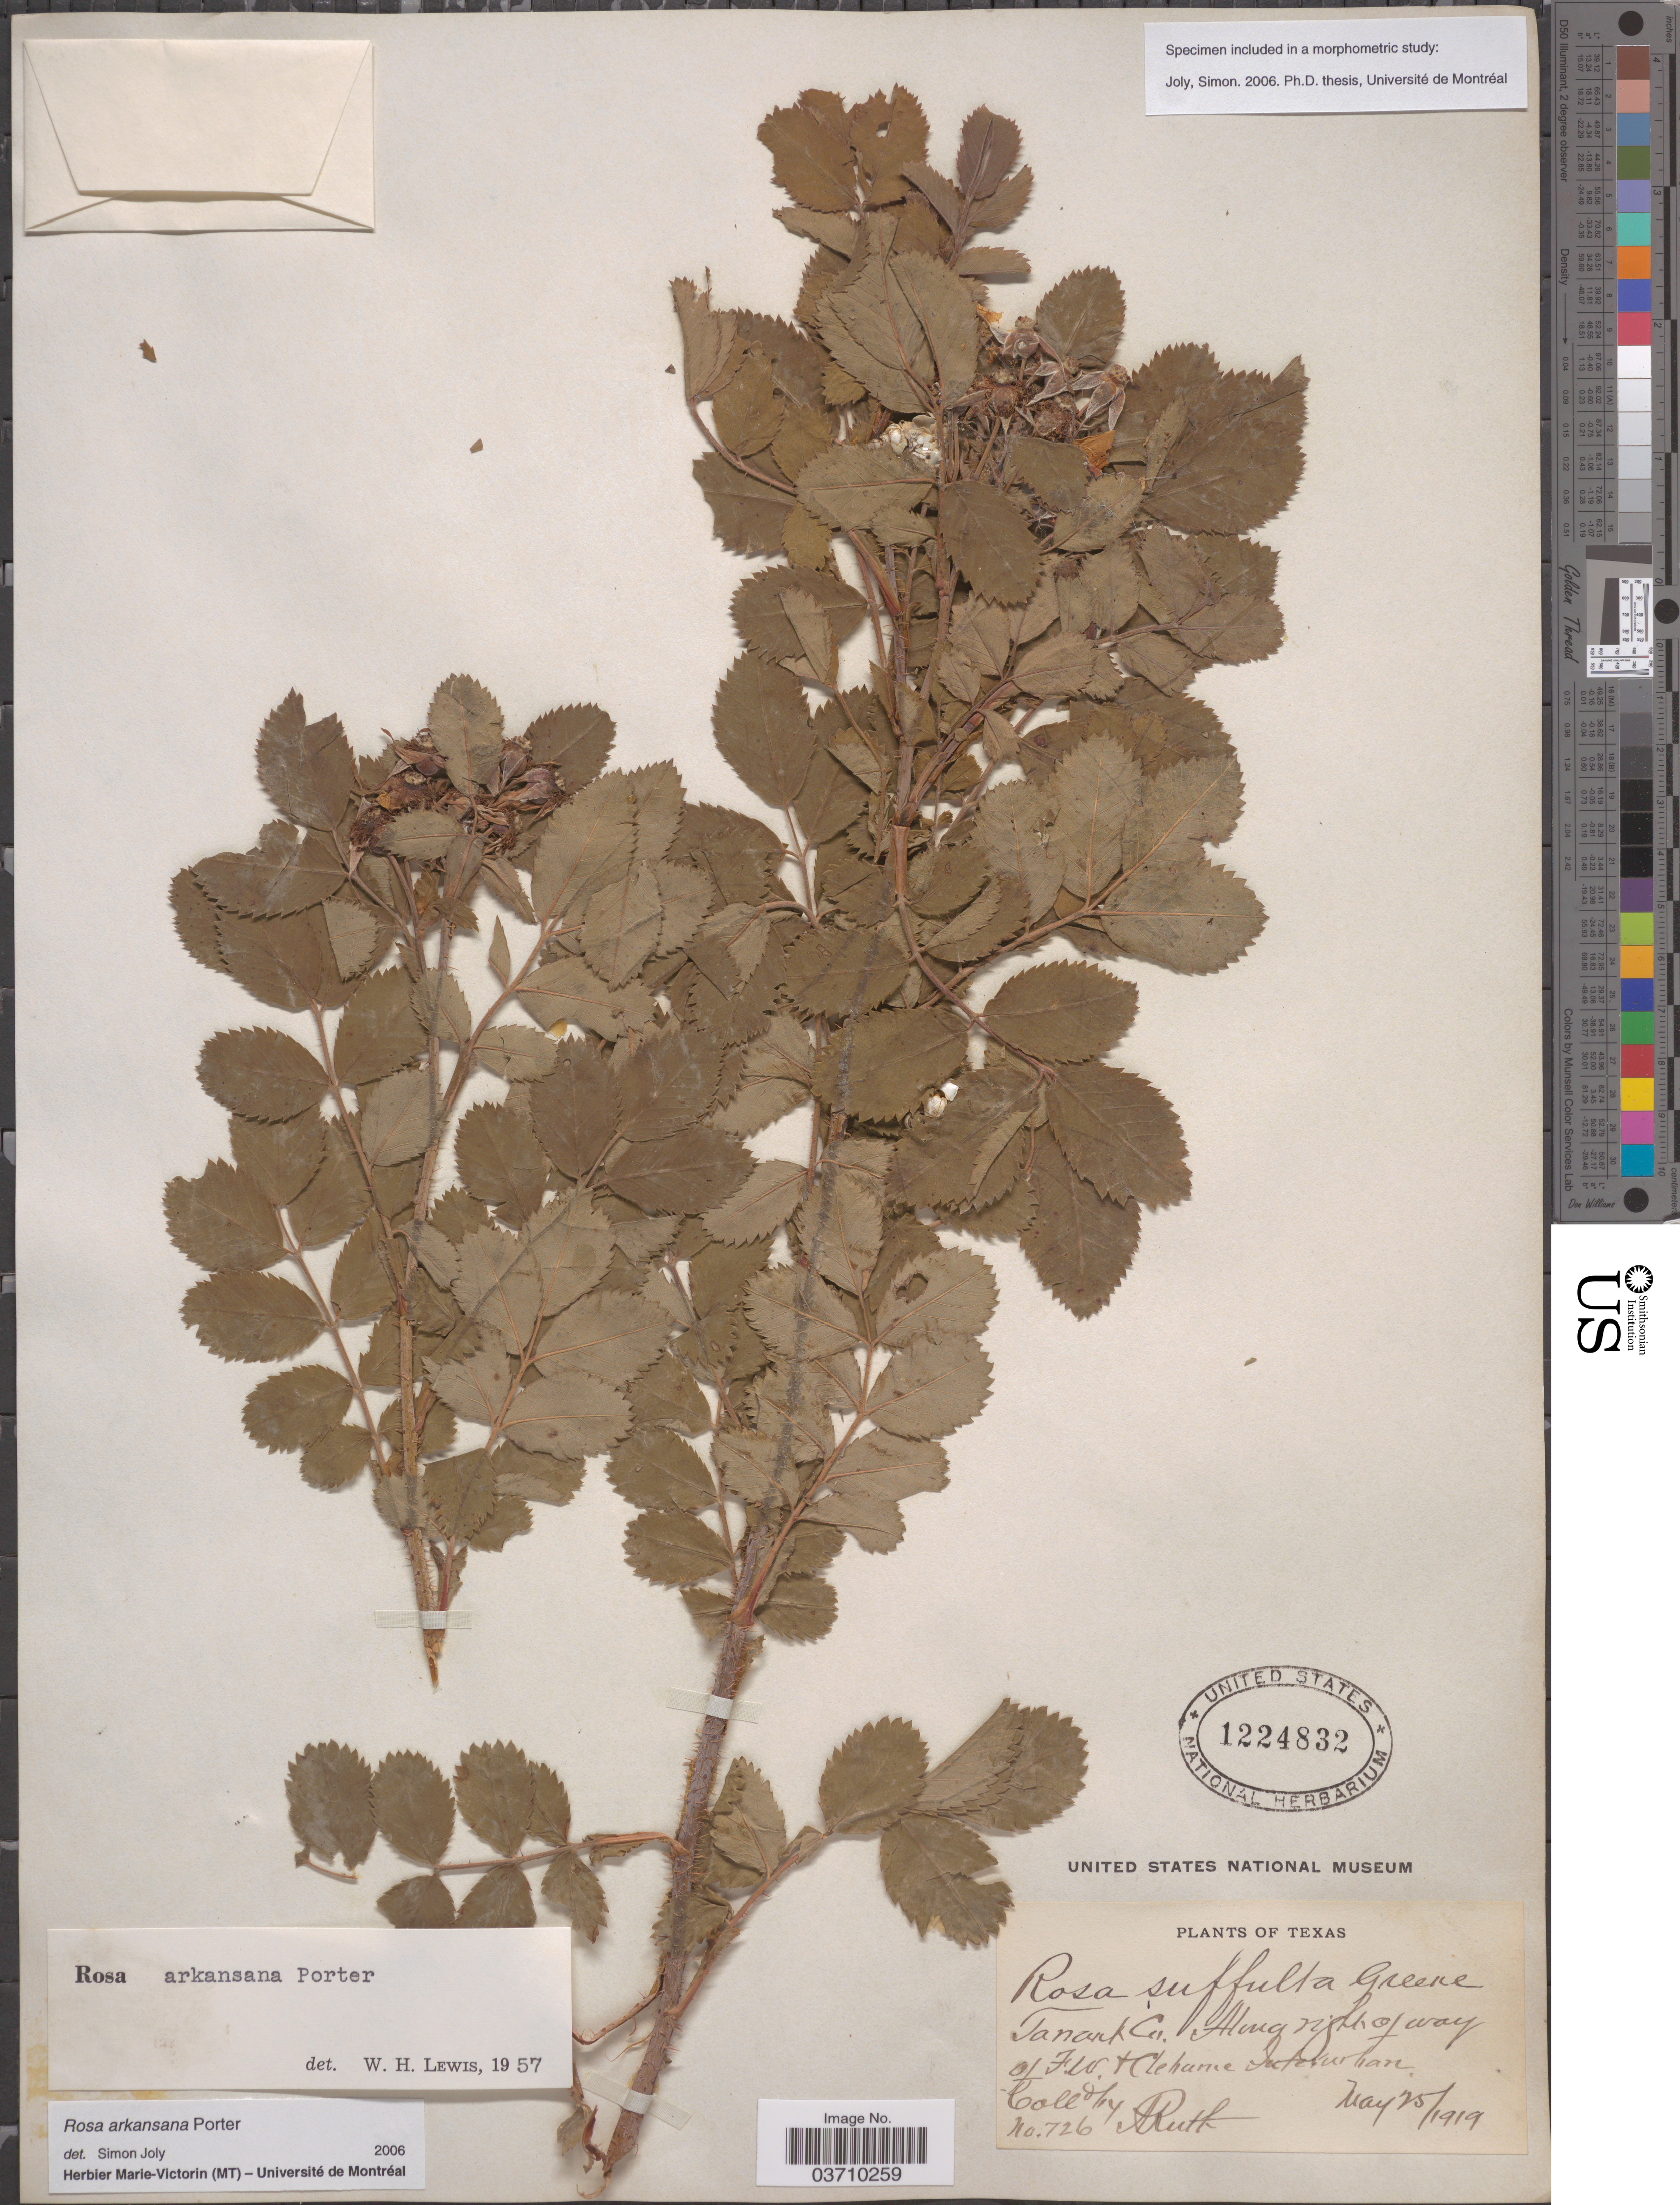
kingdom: Plantae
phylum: Tracheophyta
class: Magnoliopsida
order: Rosales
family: Rosaceae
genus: Rosa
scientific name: Rosa arkansana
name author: Porter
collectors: A. Ruth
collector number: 726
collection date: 1919-05-25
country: United States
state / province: Texas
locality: Tarrant Co. Along right of way of F. W. & Cleburne Interurban.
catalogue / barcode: US 1224832